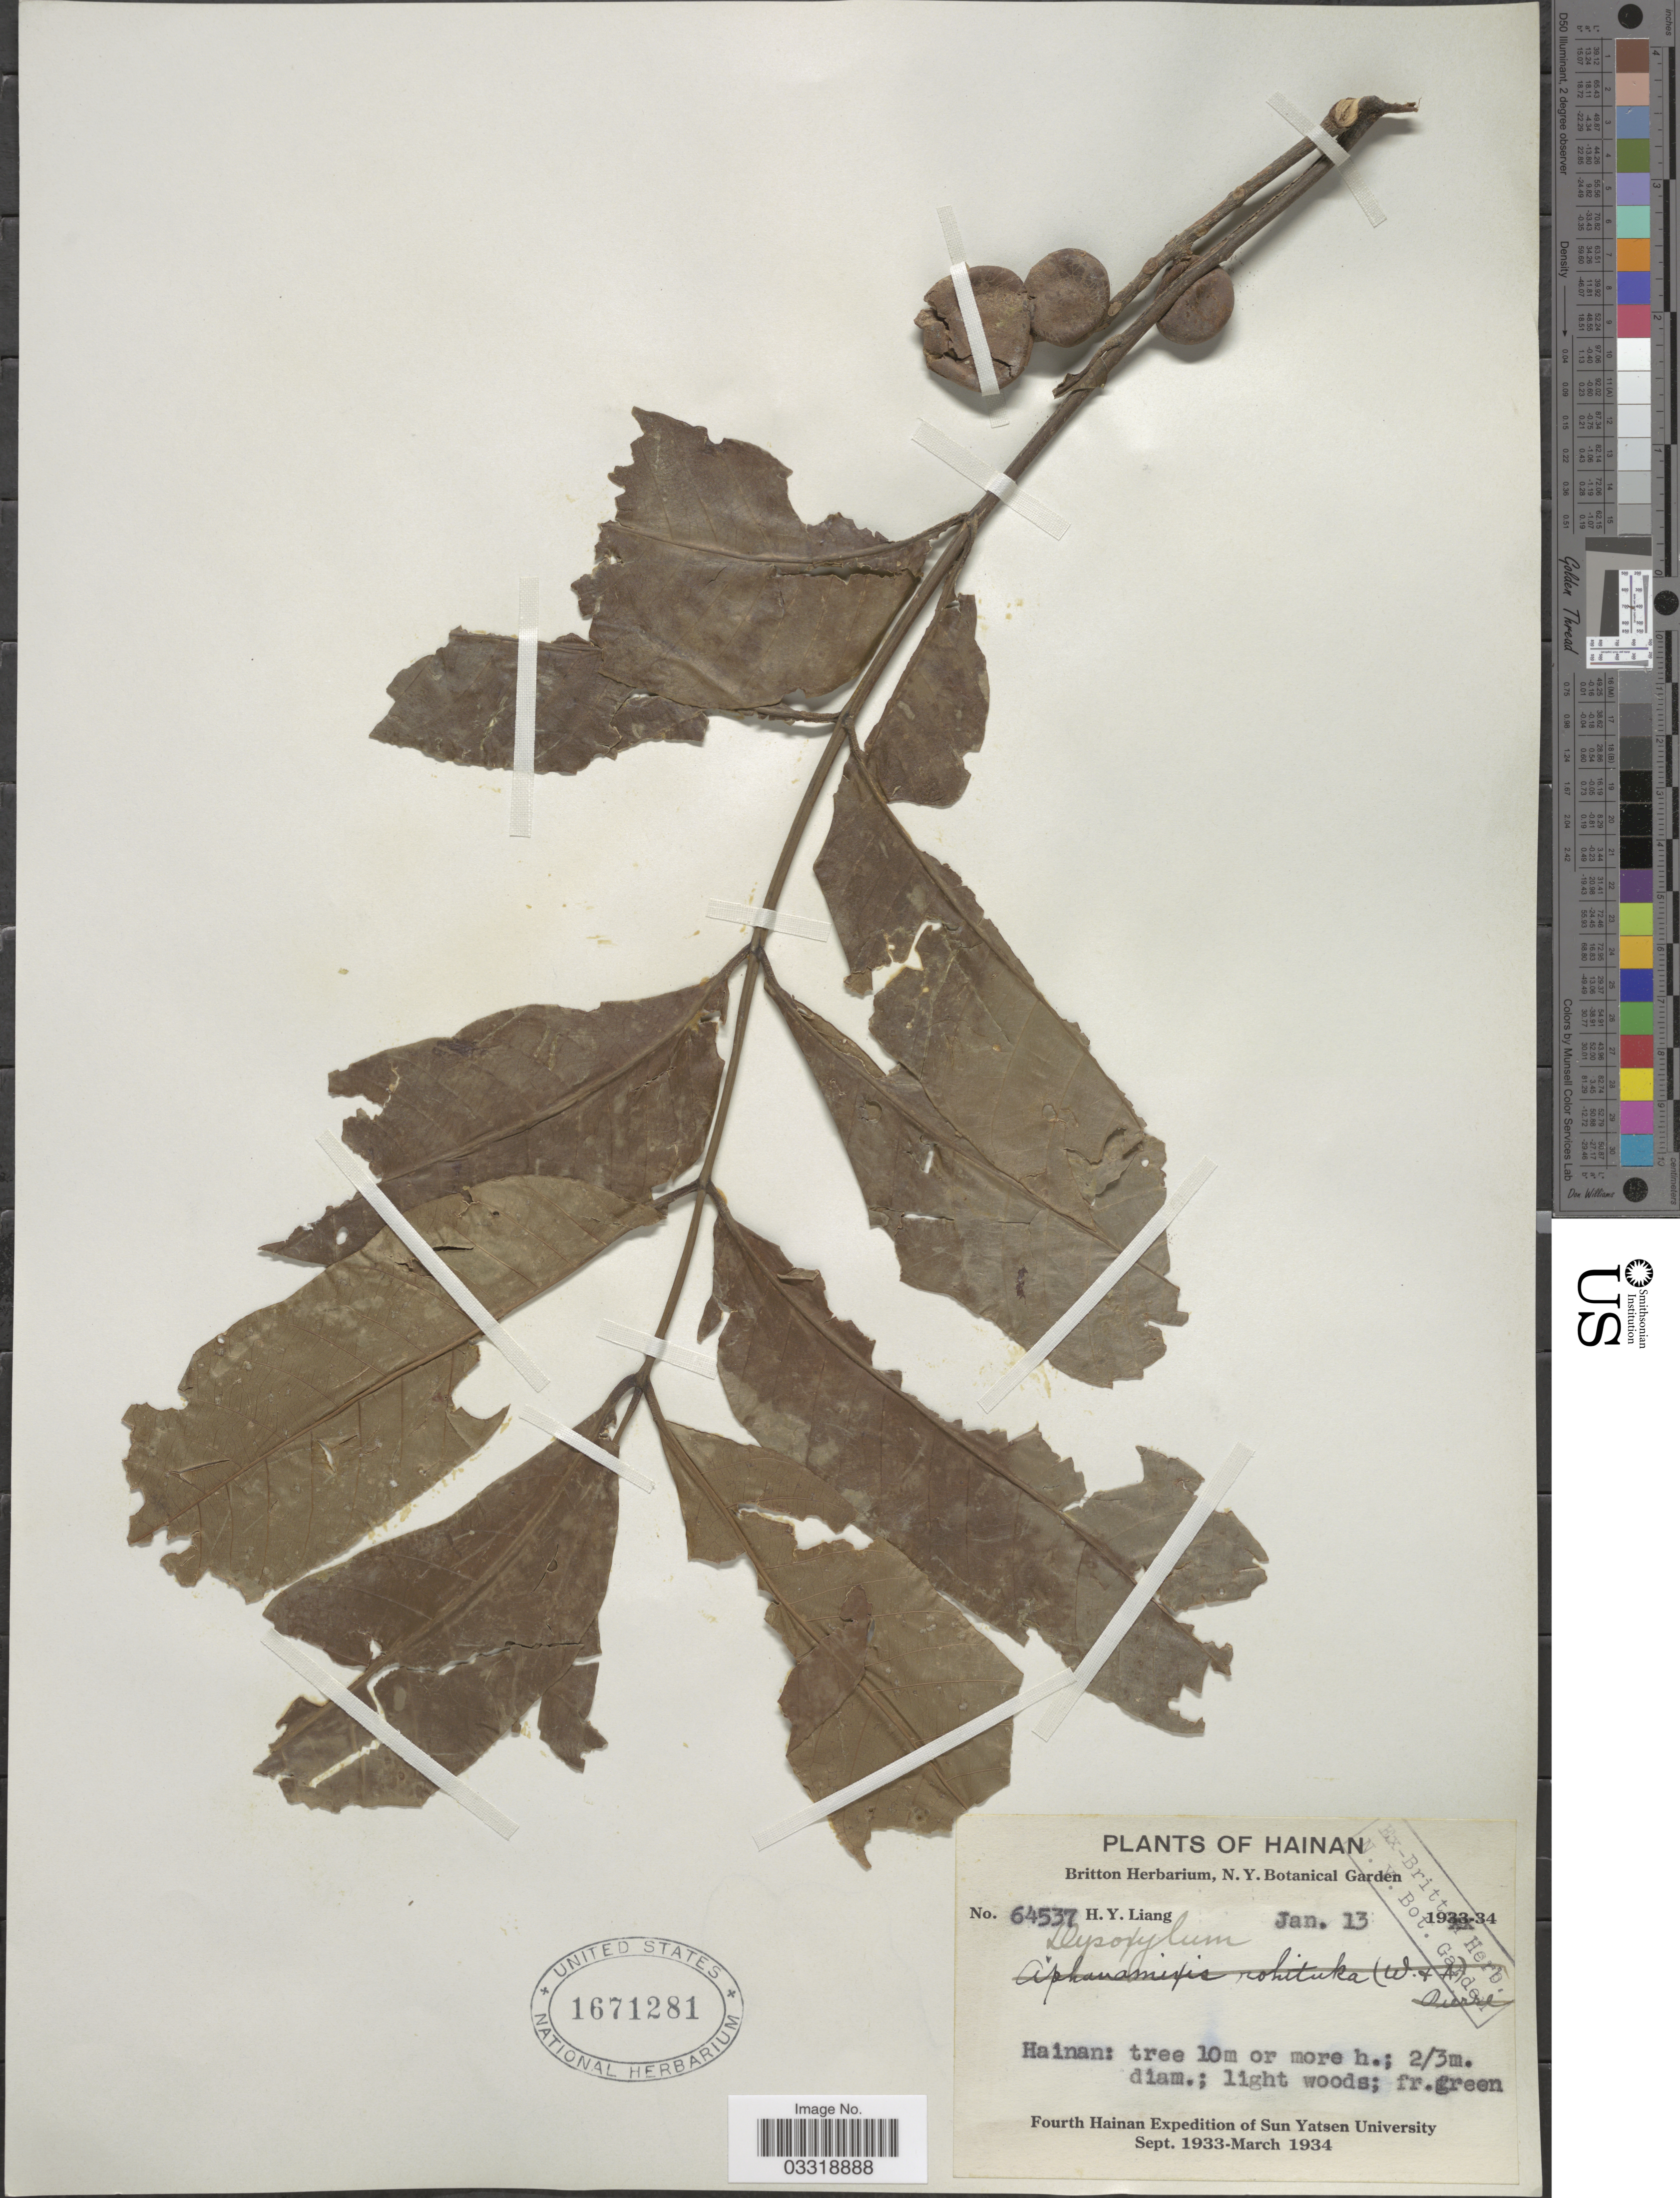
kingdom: Plantae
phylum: Tracheophyta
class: Magnoliopsida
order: Sapindales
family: Meliaceae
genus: Dysoxylum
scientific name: Dysoxylum sp.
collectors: H. Y. Liang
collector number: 64537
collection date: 1934-01-13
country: China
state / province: Hainan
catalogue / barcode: US 1671281